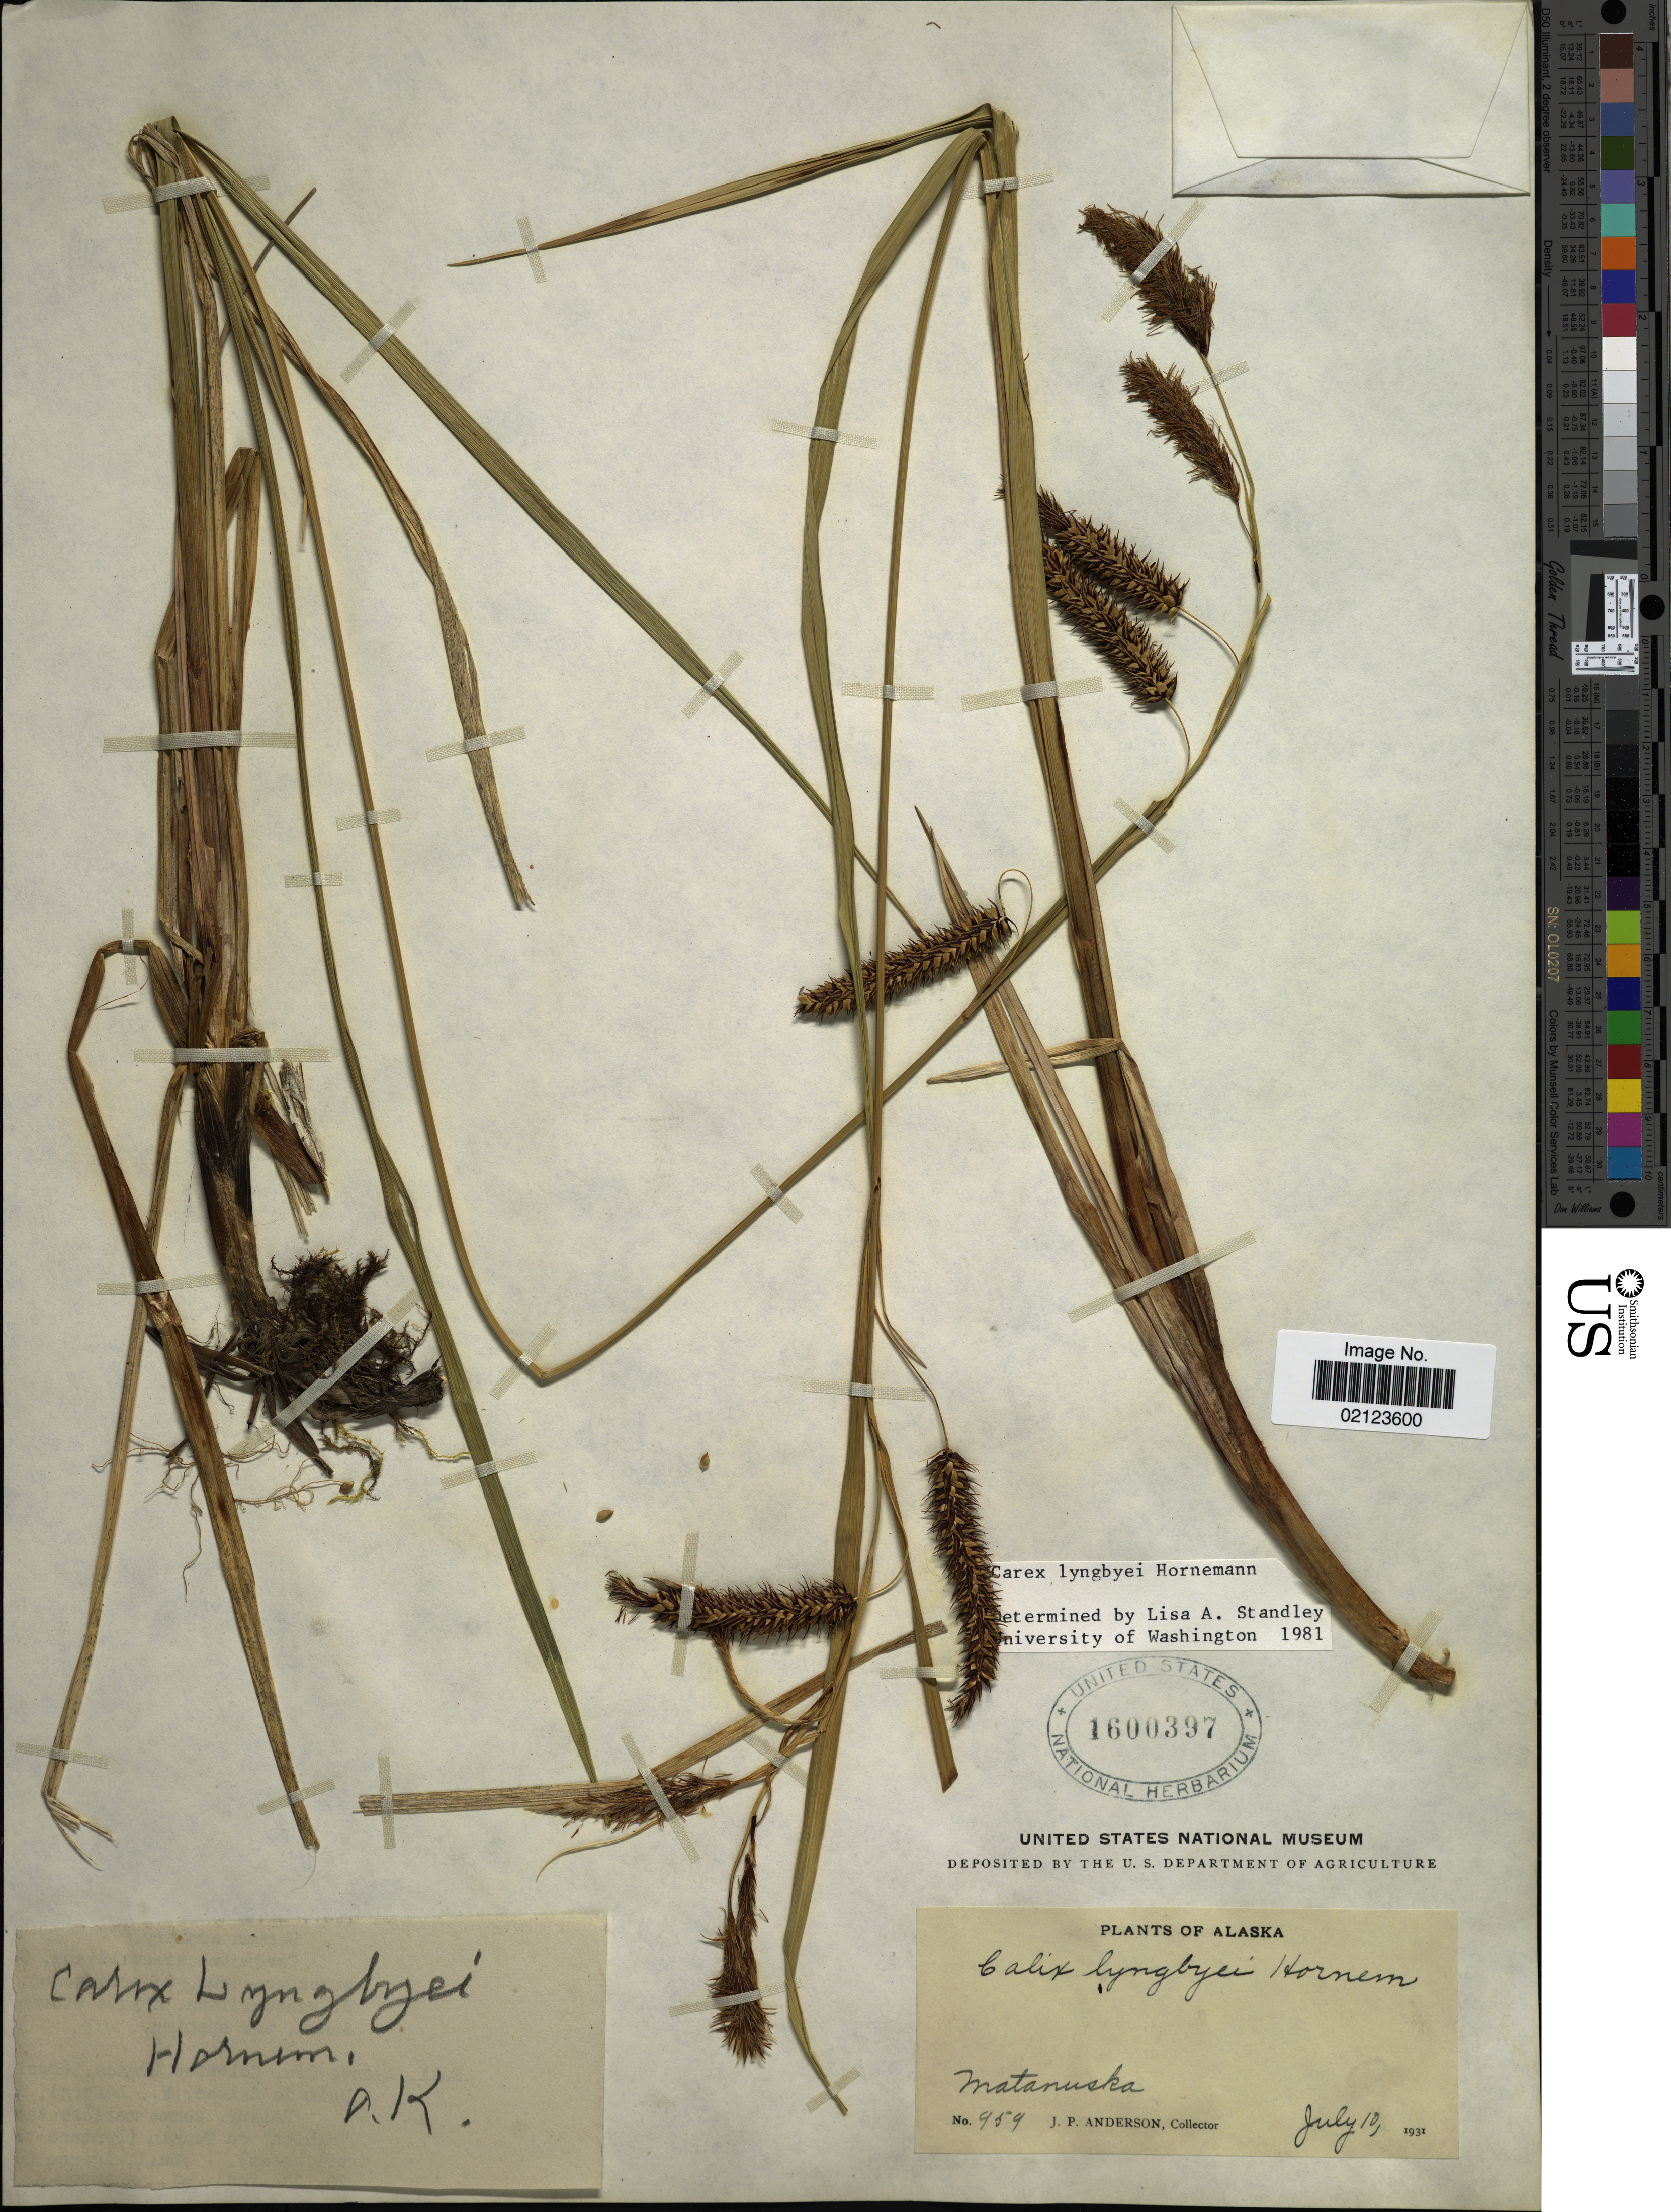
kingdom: Plantae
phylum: Tracheophyta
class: Liliopsida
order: Poales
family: Cyperaceae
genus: Carex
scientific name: Carex lyngbyei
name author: Hornem.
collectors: J. P. Anderson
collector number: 959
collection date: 1931-07-10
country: United States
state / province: Alaska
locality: Matanuska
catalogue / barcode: US 1600397